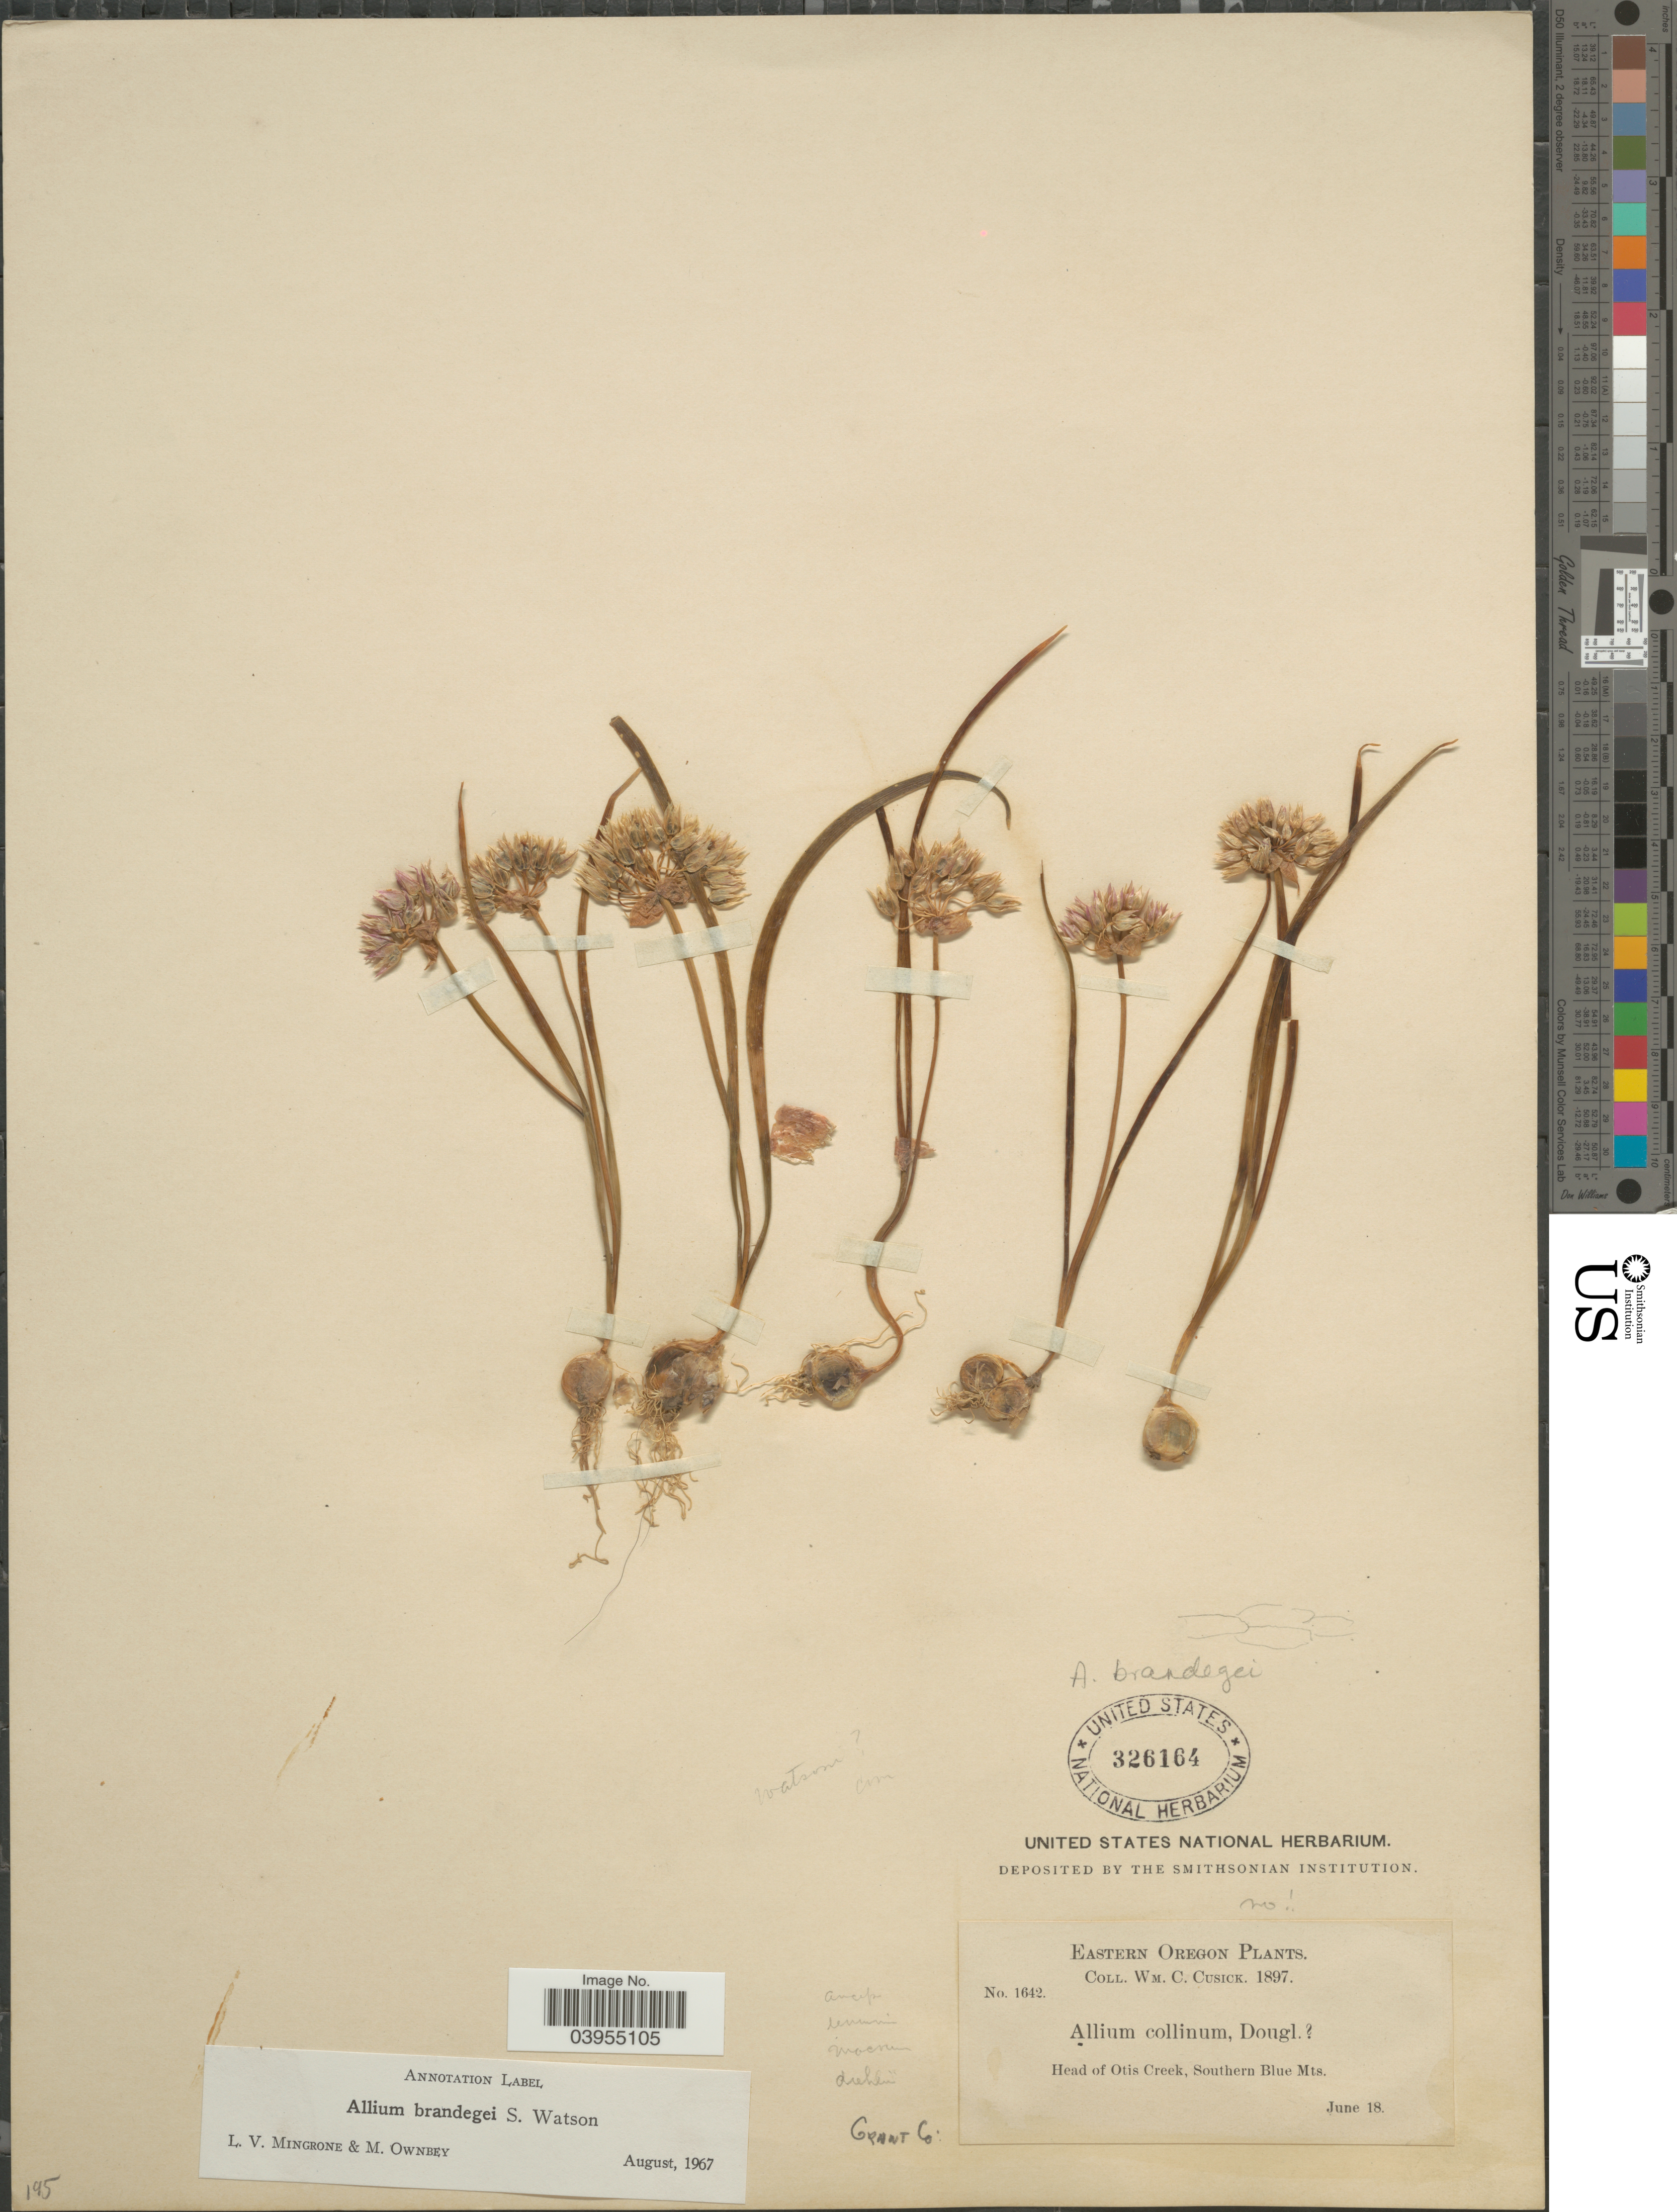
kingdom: Plantae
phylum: Tracheophyta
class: Liliopsida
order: Asparagales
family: Amaryllidaceae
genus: Allium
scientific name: Allium brandegeei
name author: S. Watson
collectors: W. C. Cusick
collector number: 1642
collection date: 1897-06-18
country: United States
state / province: Oregon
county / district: Grant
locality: Eastern Oregon. Head of Otis Creek, Southern Blue Mts. Grant Co.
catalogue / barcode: US 326164